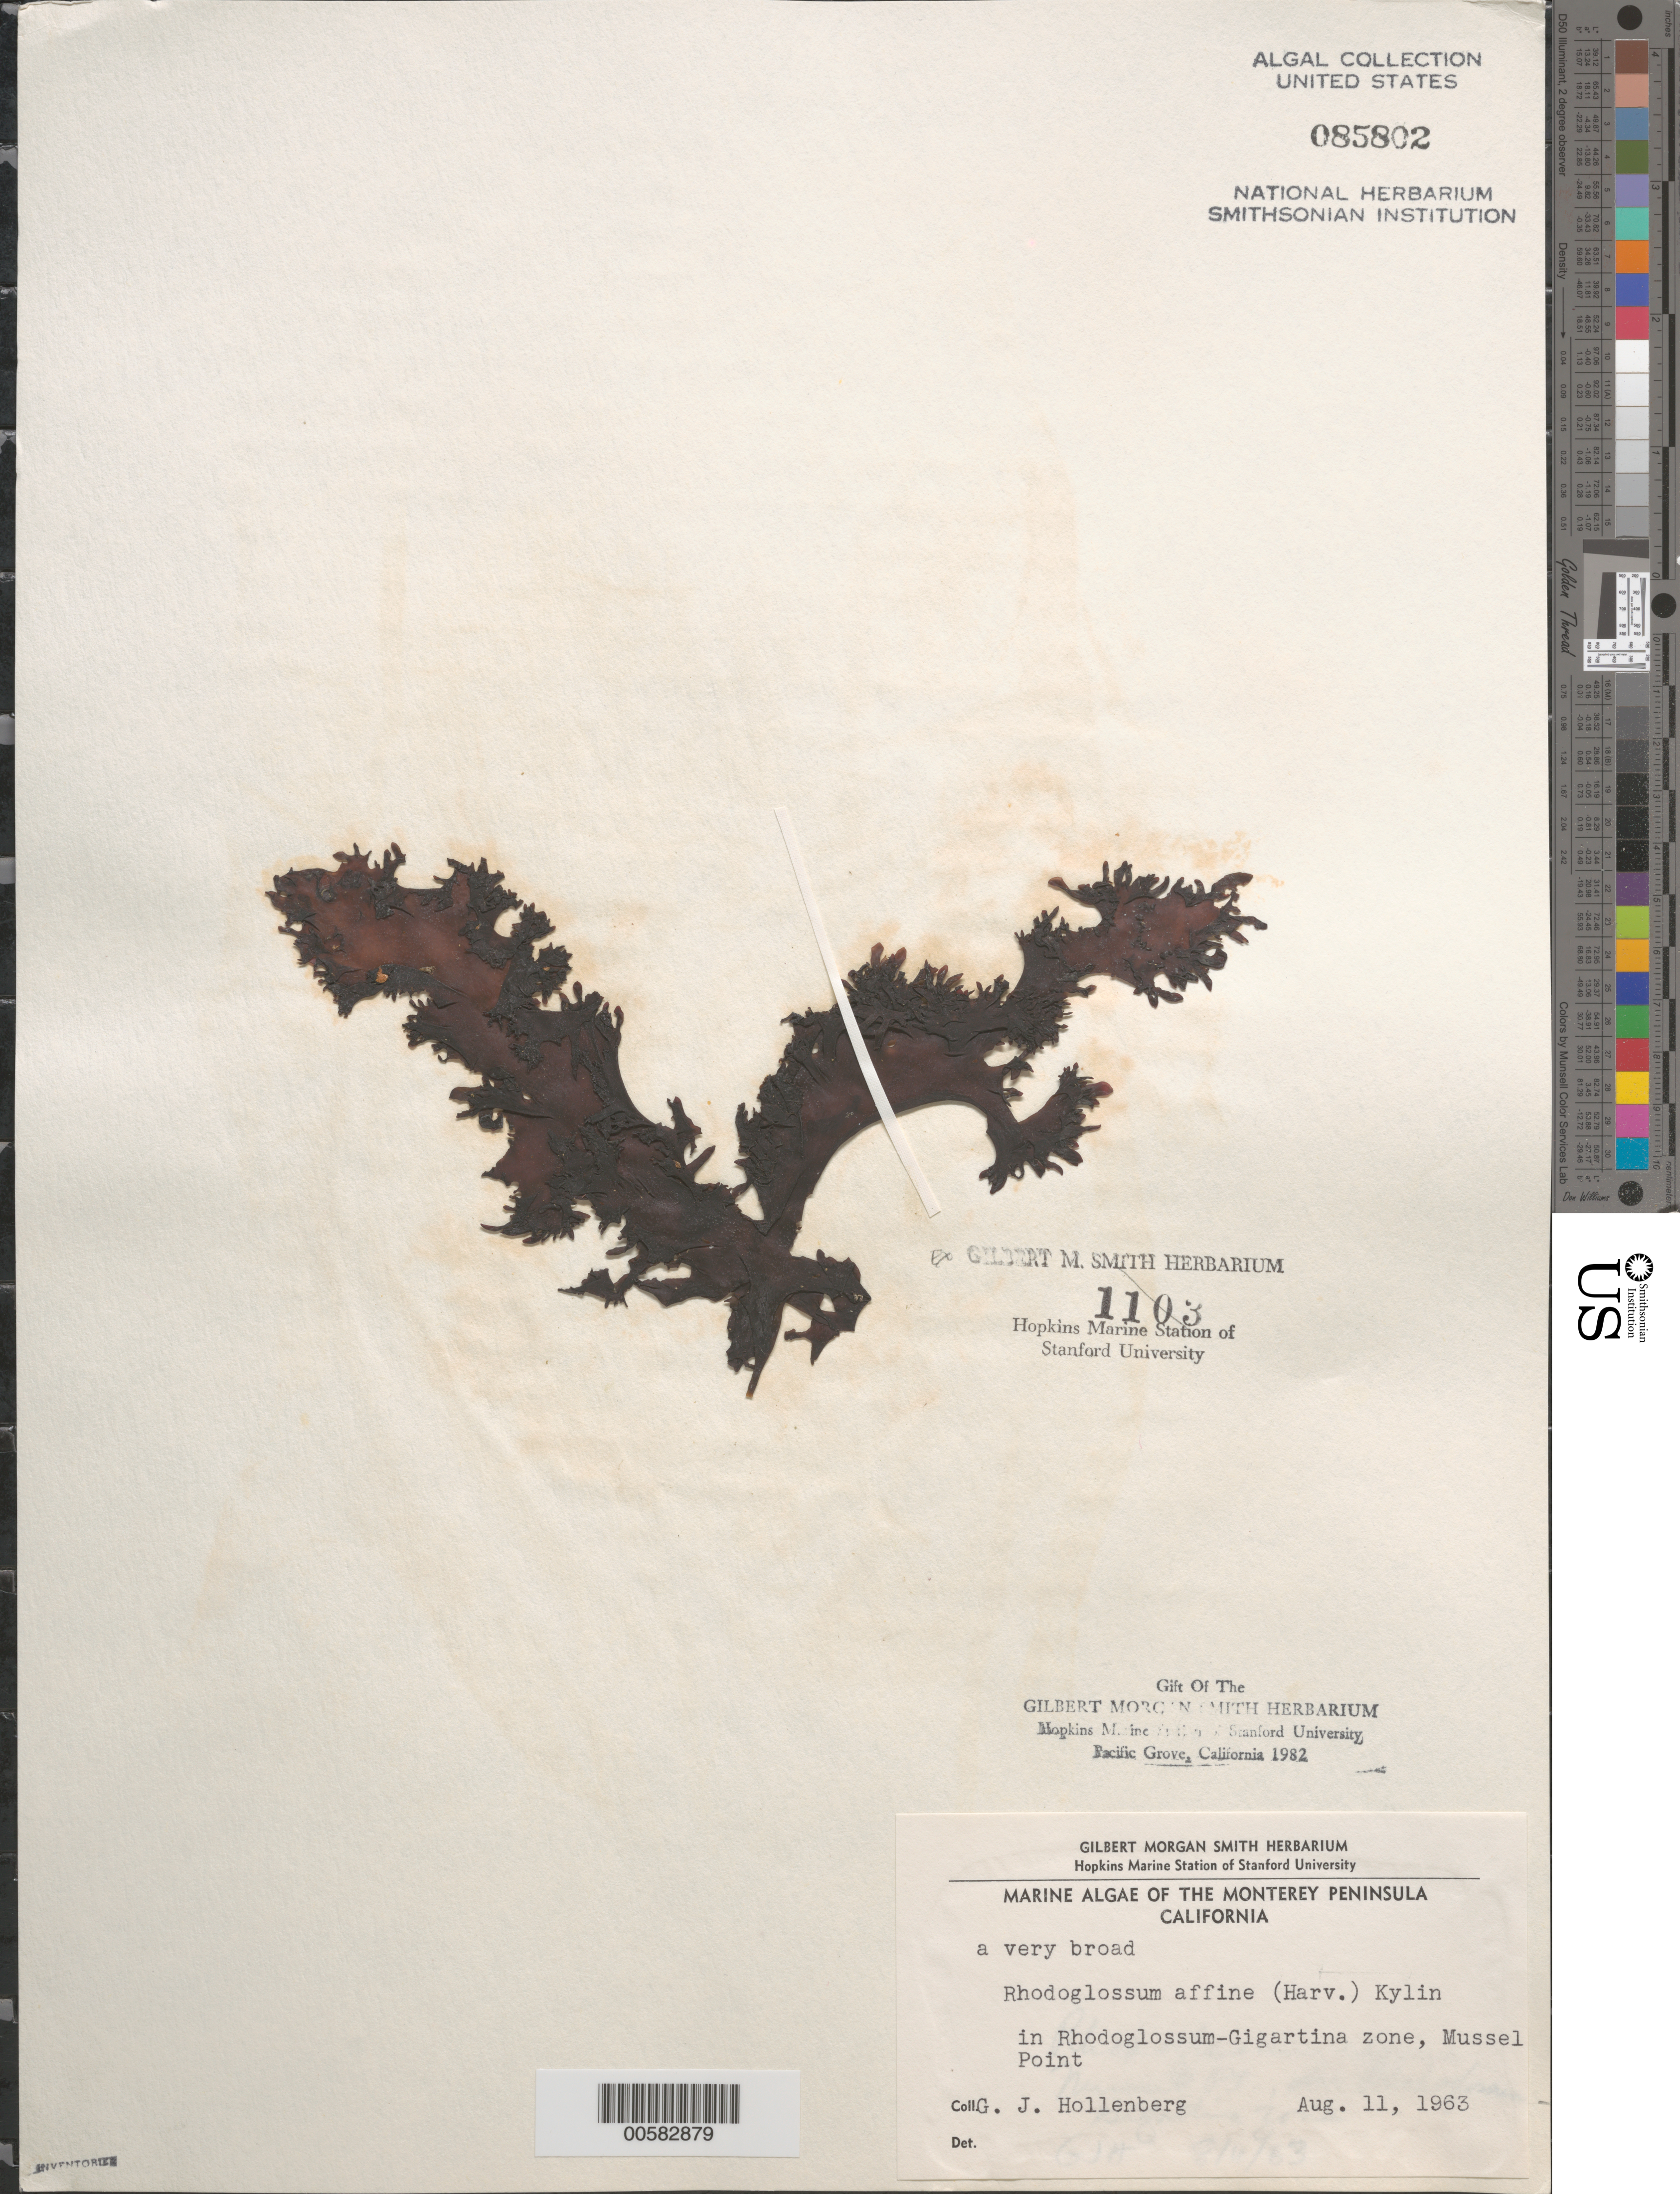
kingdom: Plantae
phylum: Rhodophyta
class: Florideophyceae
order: Gigartinales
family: Gigartinaceae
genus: Mazzaella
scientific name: Mazzaella affinis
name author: (Harvey) Fredericq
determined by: Algae name updating Project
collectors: G. Hollenberg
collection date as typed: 11 Aug 1963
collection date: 1963-08-11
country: United States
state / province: California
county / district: Monterey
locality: Mussel Point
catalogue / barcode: US 85802